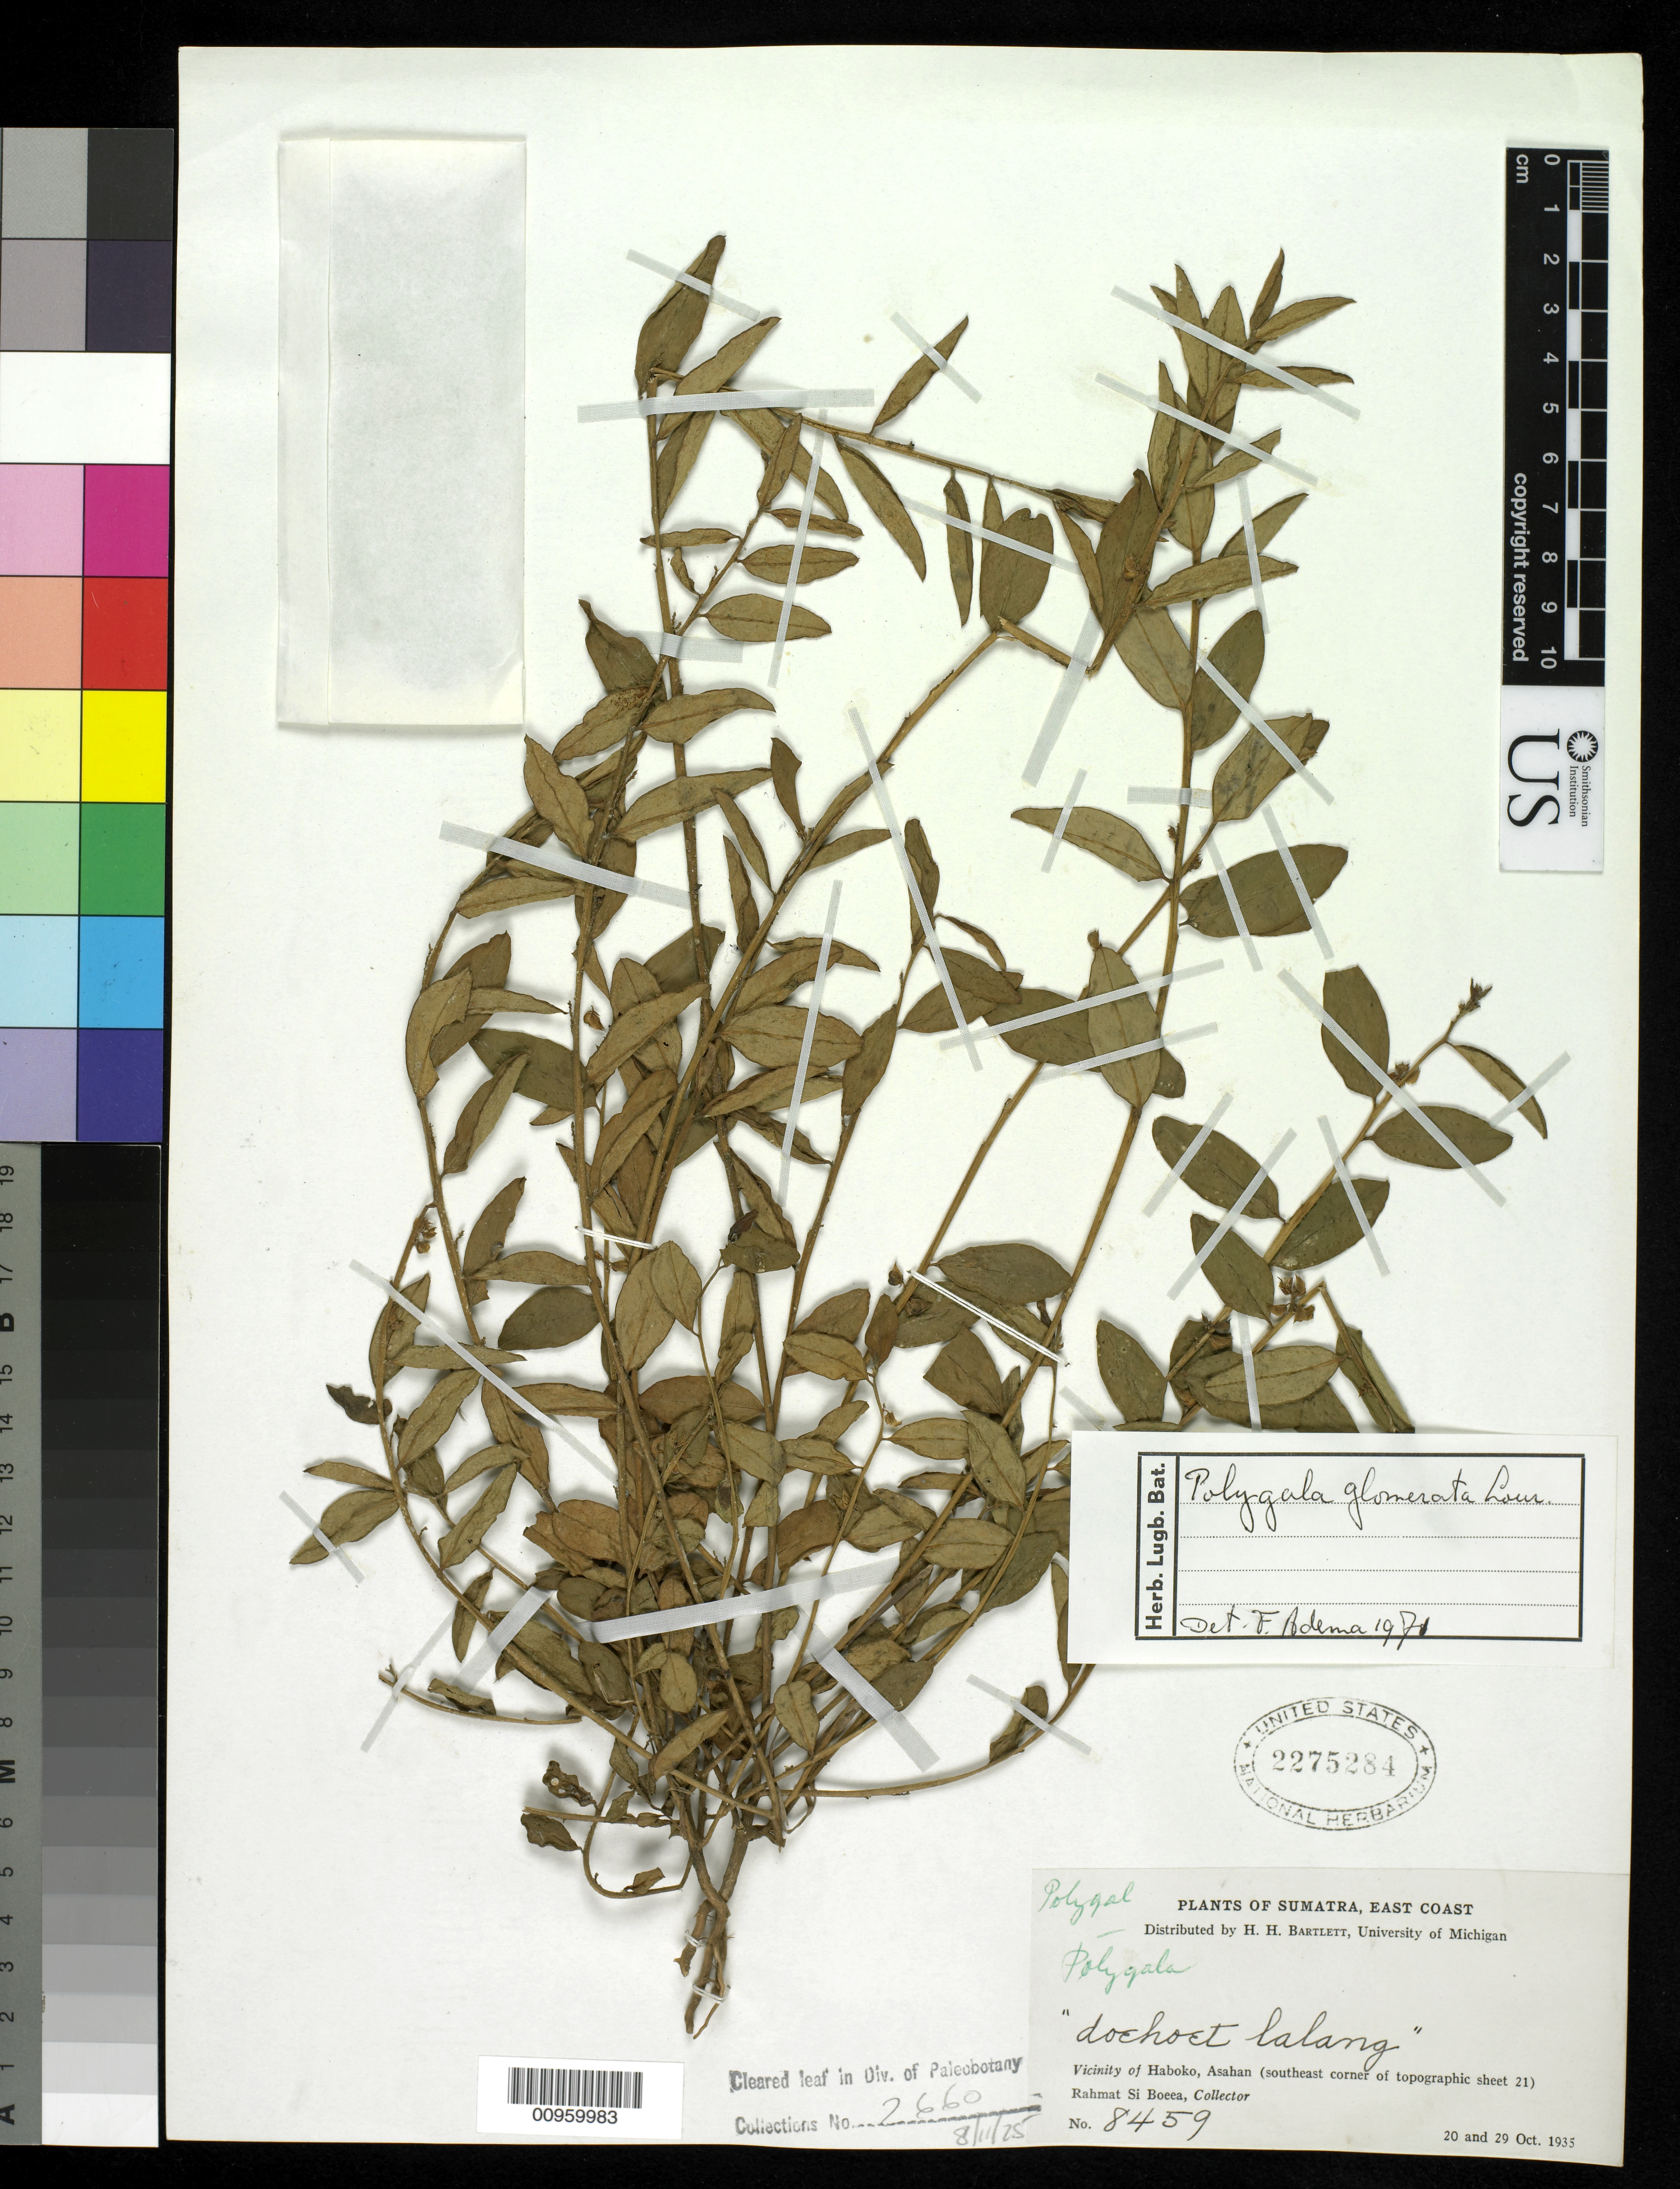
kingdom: Plantae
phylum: Tracheophyta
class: Magnoliopsida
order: Fabales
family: Polygalaceae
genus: Polygala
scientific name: Polygala glomerata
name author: Lour.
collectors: Rahmat Si Boeea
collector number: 8459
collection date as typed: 20 Oct 1935 and 29 Oct 1935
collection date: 1935-10-20,1935-10-29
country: Indonesia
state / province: Sumatra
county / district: North Sumatra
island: Sumatra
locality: Haboko, Asahan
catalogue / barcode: US 2275284